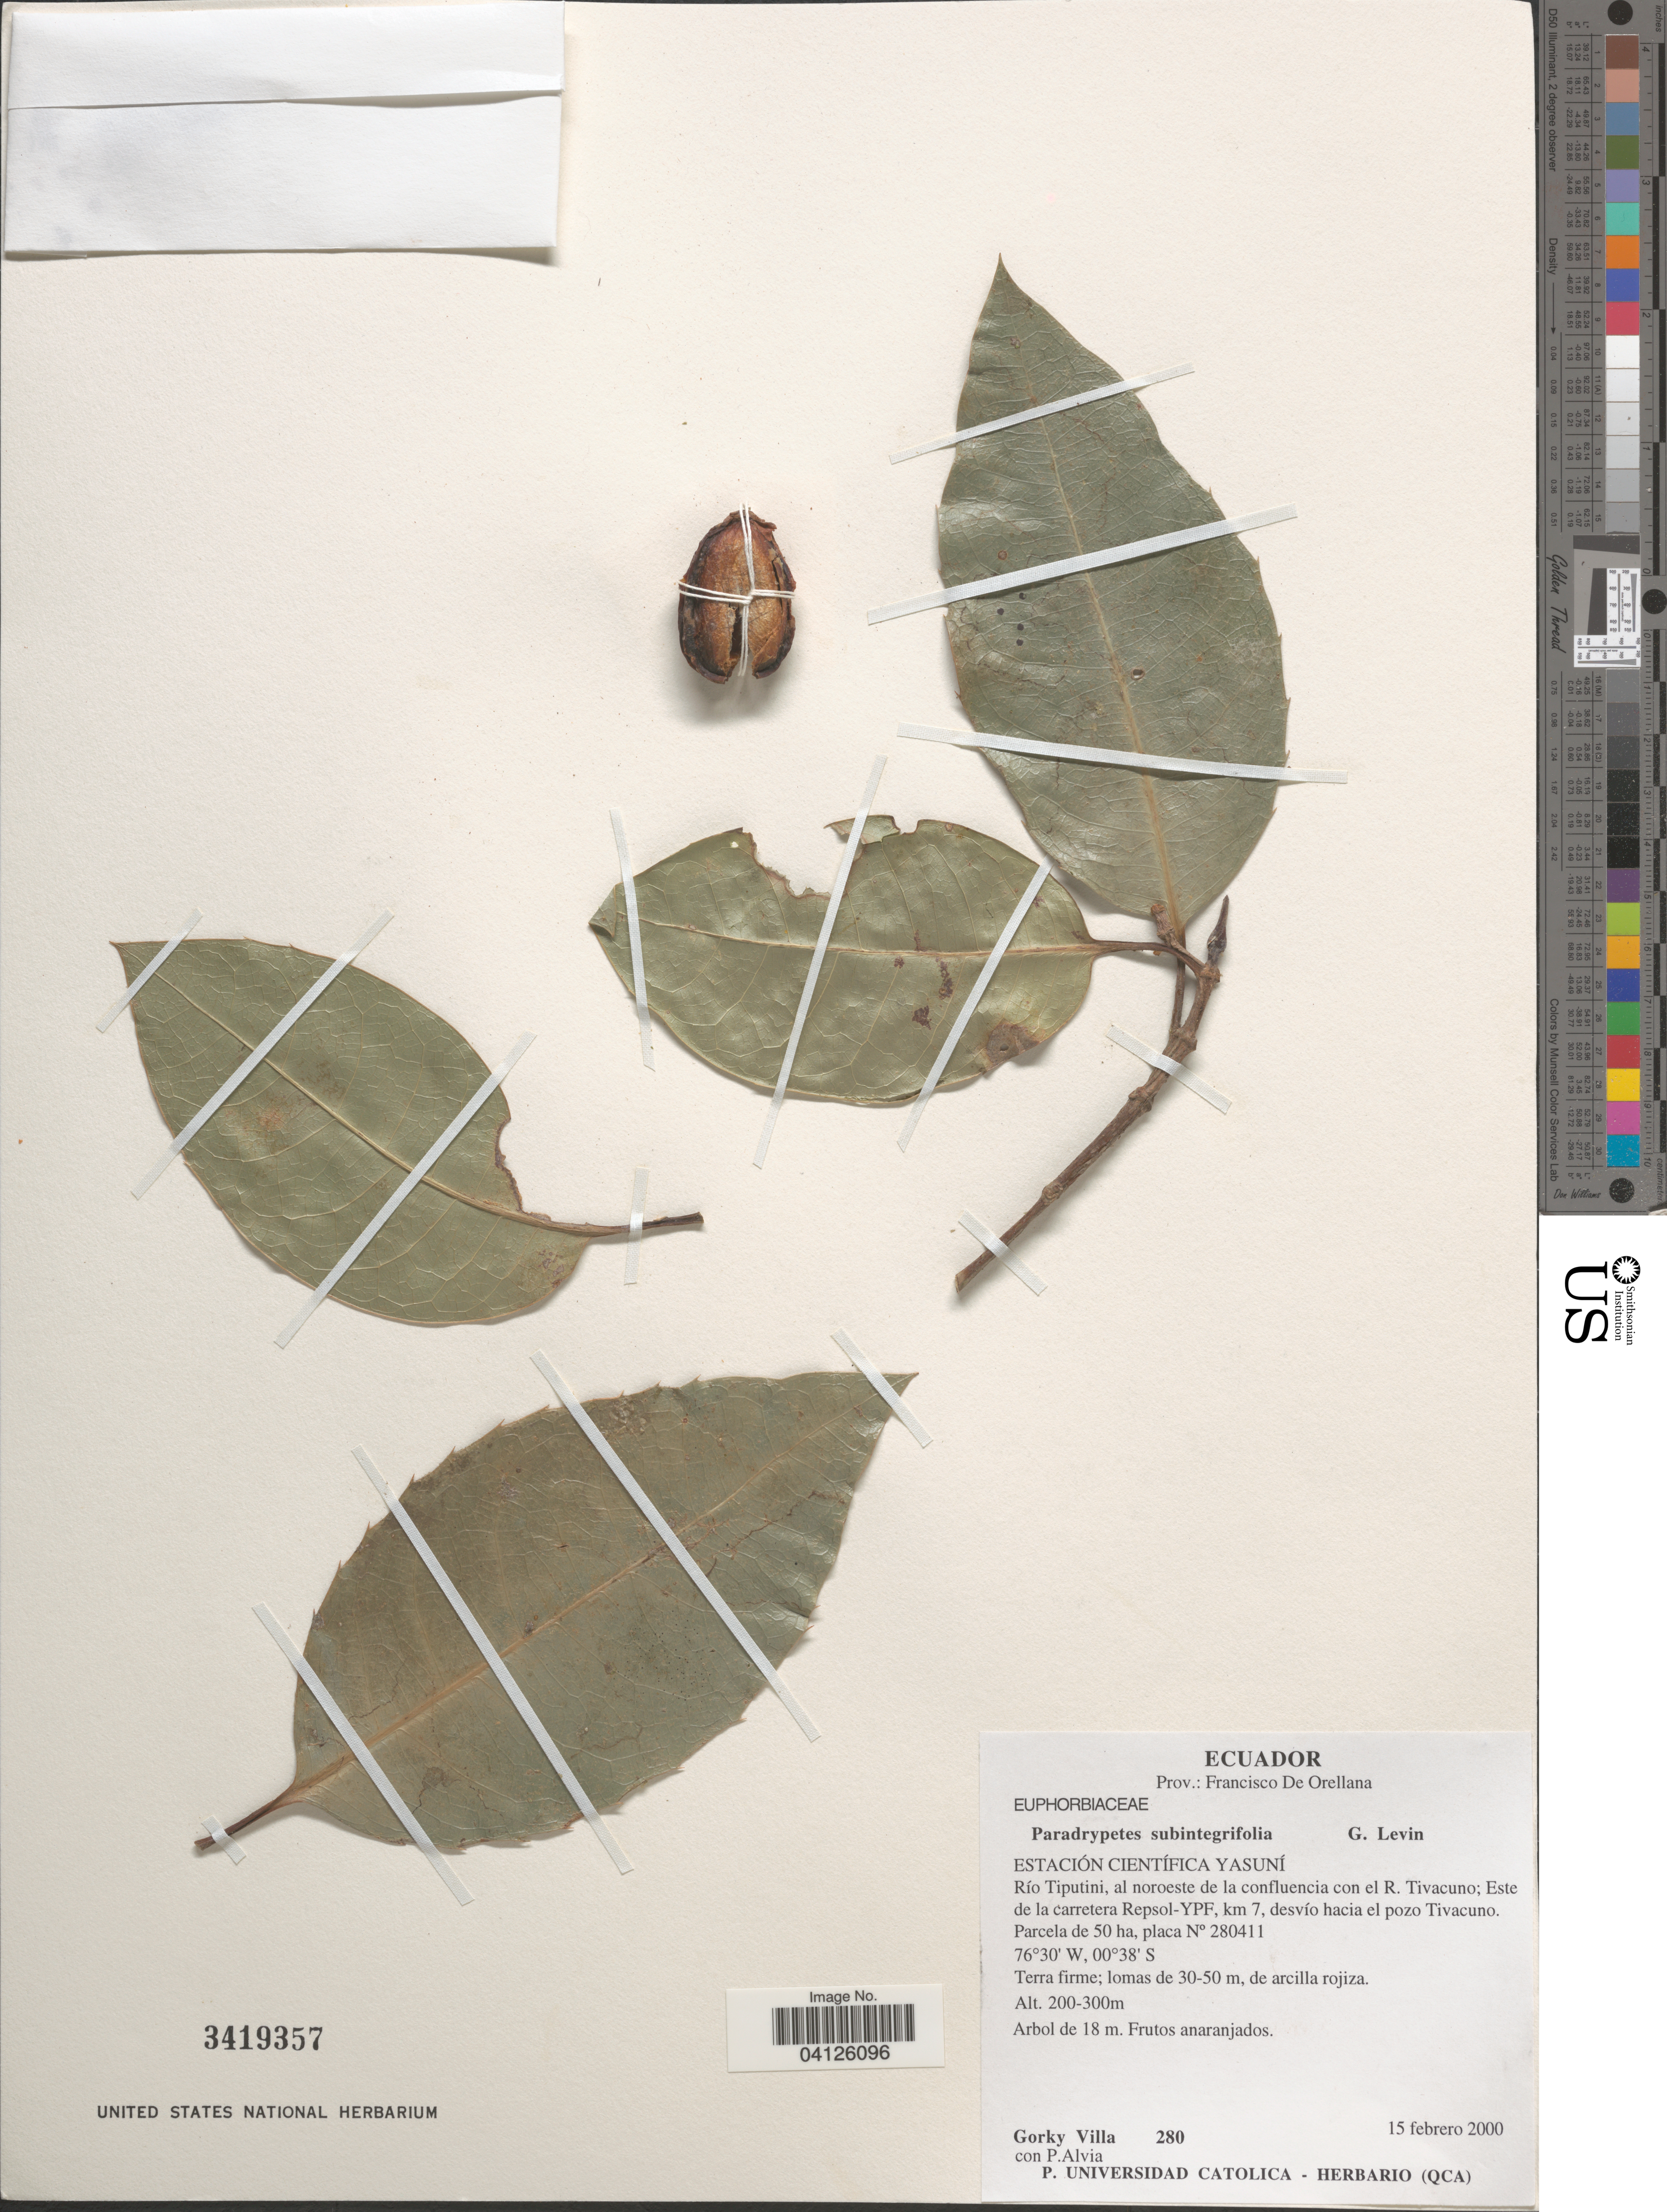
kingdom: Plantae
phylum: Tracheophyta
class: Magnoliopsida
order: Malpighiales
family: Rhizophoraceae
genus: Paradrypetes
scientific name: Paradrypetes subintegrifolia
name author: G.A. Levin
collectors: G. Villa & P. Alvia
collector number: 280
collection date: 2000-02-15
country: Ecuador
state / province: Orellana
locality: Prov.: Francisco De Orellana. Estación Científica Yasuní. Río Tiputini, al noroeste de la confluence con el R. Tivacuno; Este de la carretera Repsol-YPF, km 7, desvío hacia el pozo Tivacuno. Parcela de 50 ha, placa N° 280411.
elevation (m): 200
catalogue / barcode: US 3419357